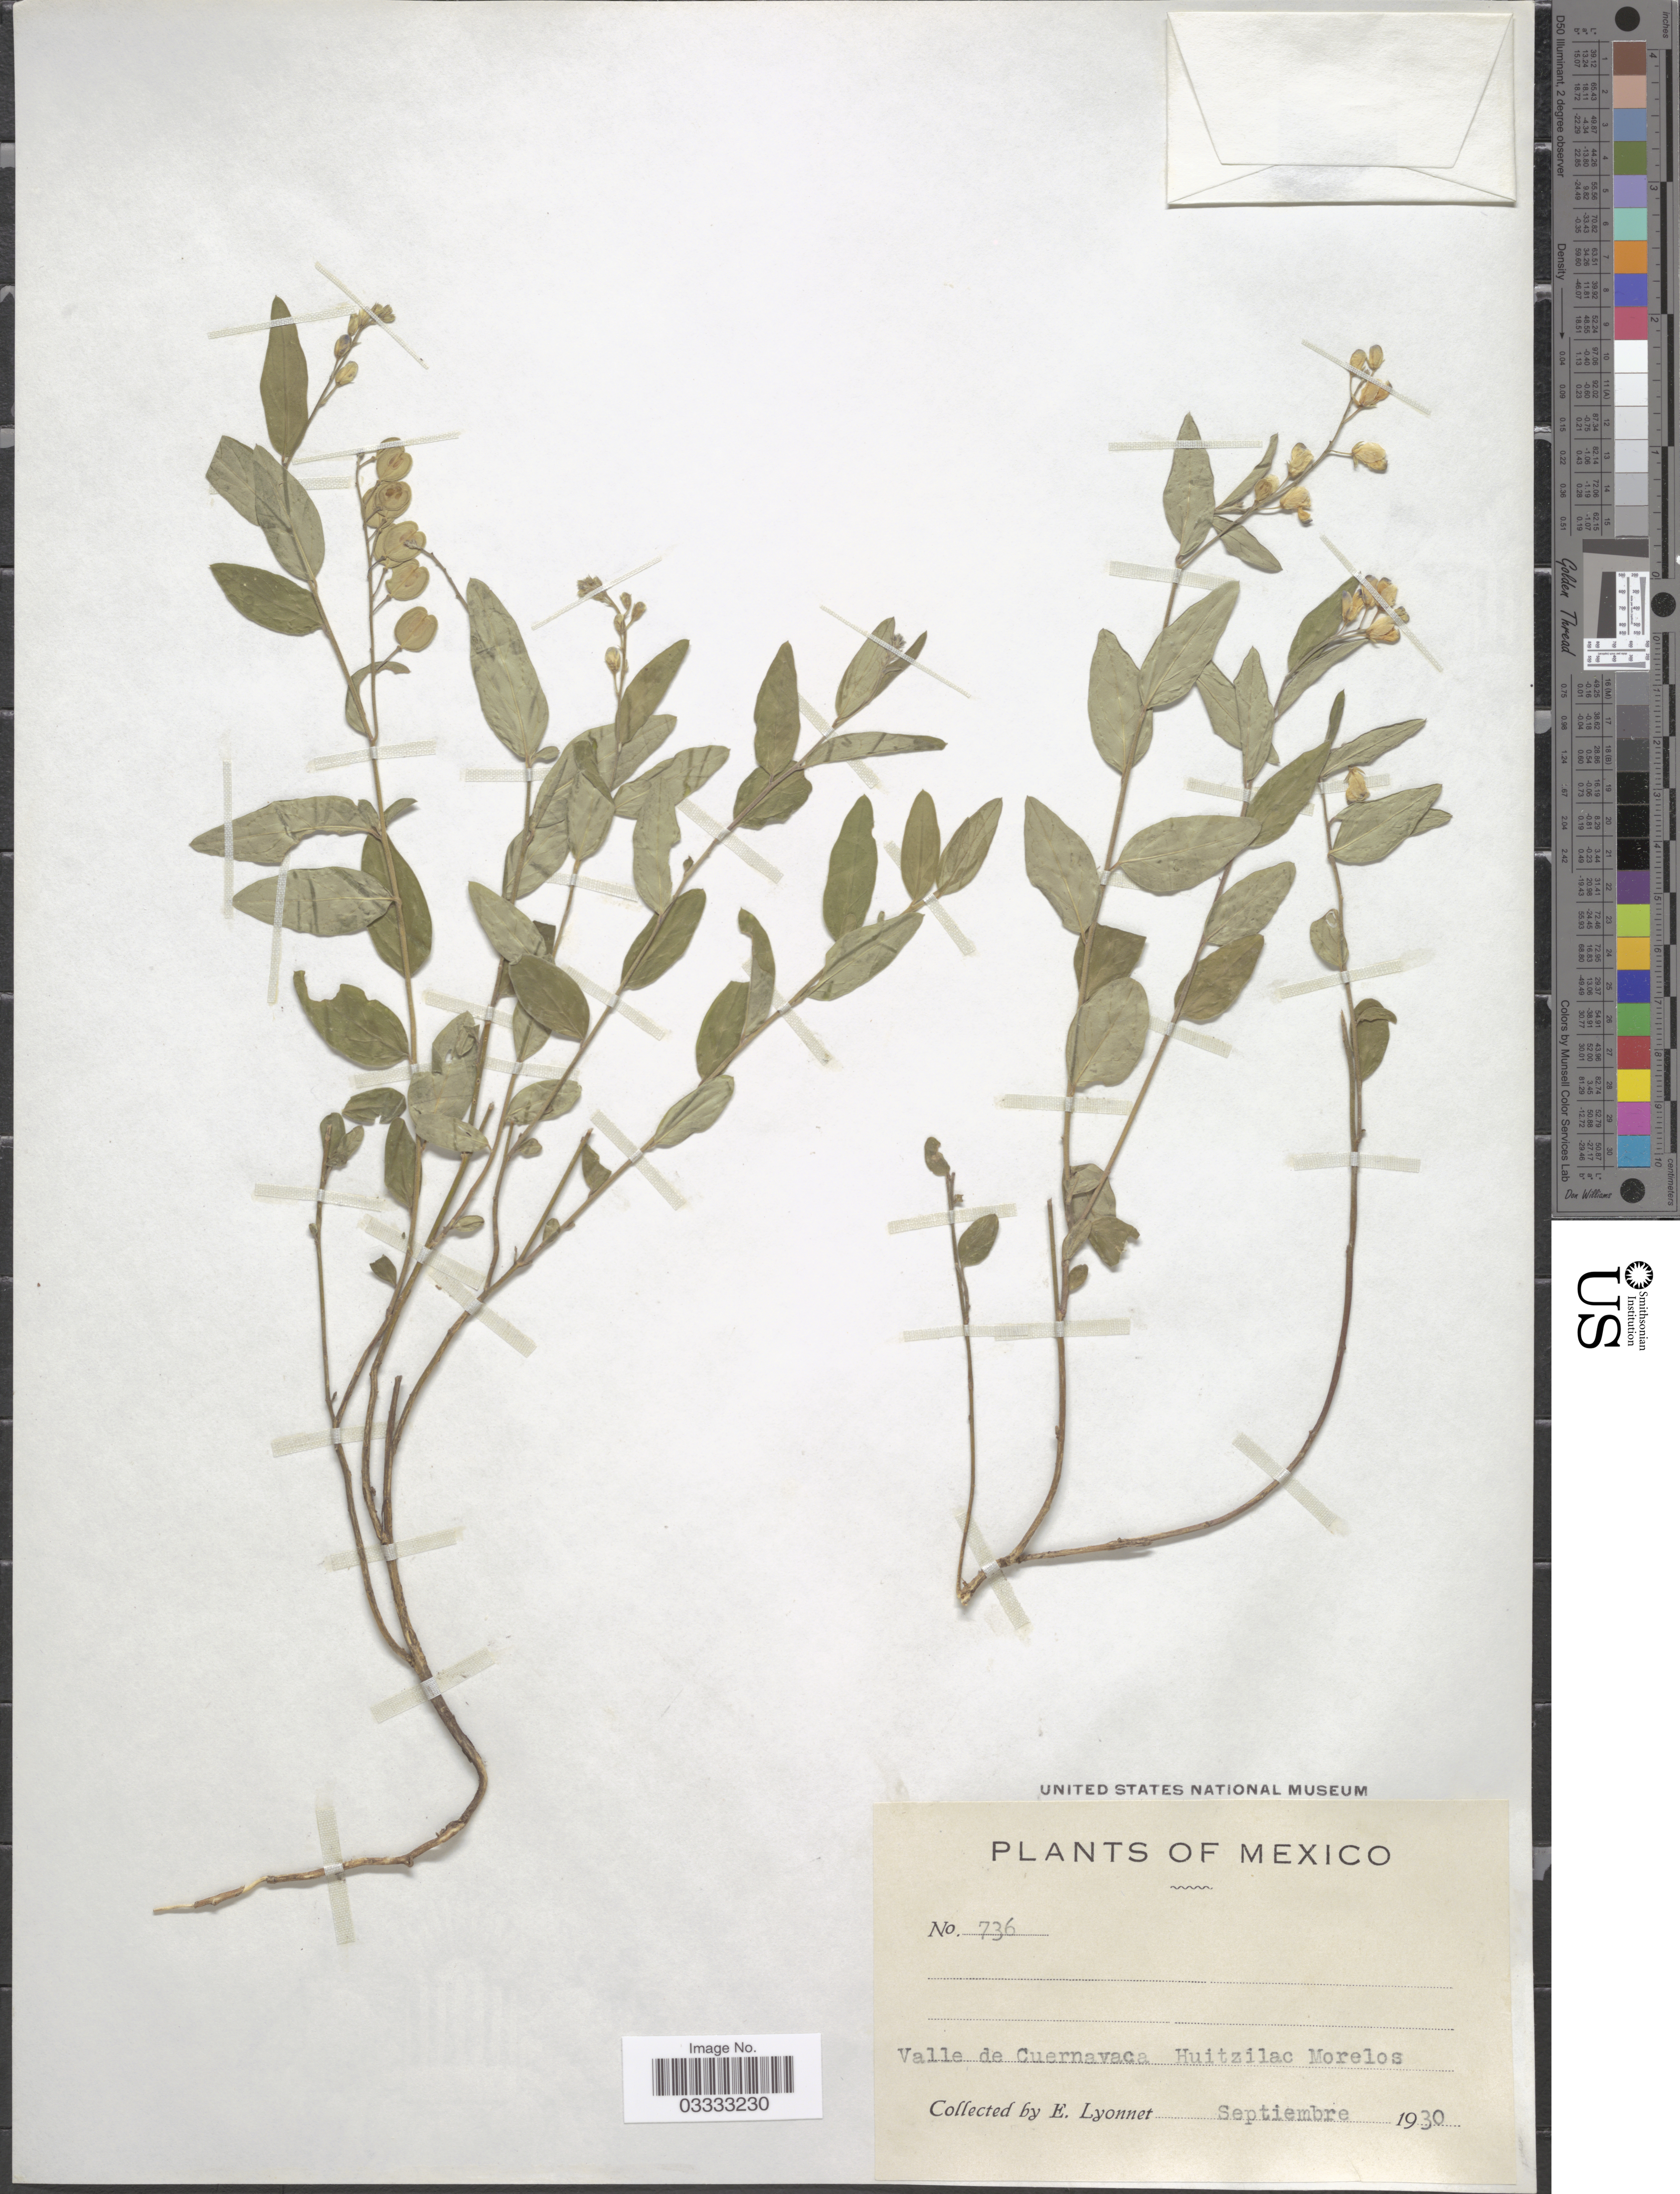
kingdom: Plantae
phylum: Tracheophyta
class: Magnoliopsida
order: Fabales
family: Polygalaceae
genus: Polygala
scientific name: Polygala sp.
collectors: E. Lyonnet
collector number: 736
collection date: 1930-09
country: Mexico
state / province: Morelos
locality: Valle de Cuernavaca Huitzilac.